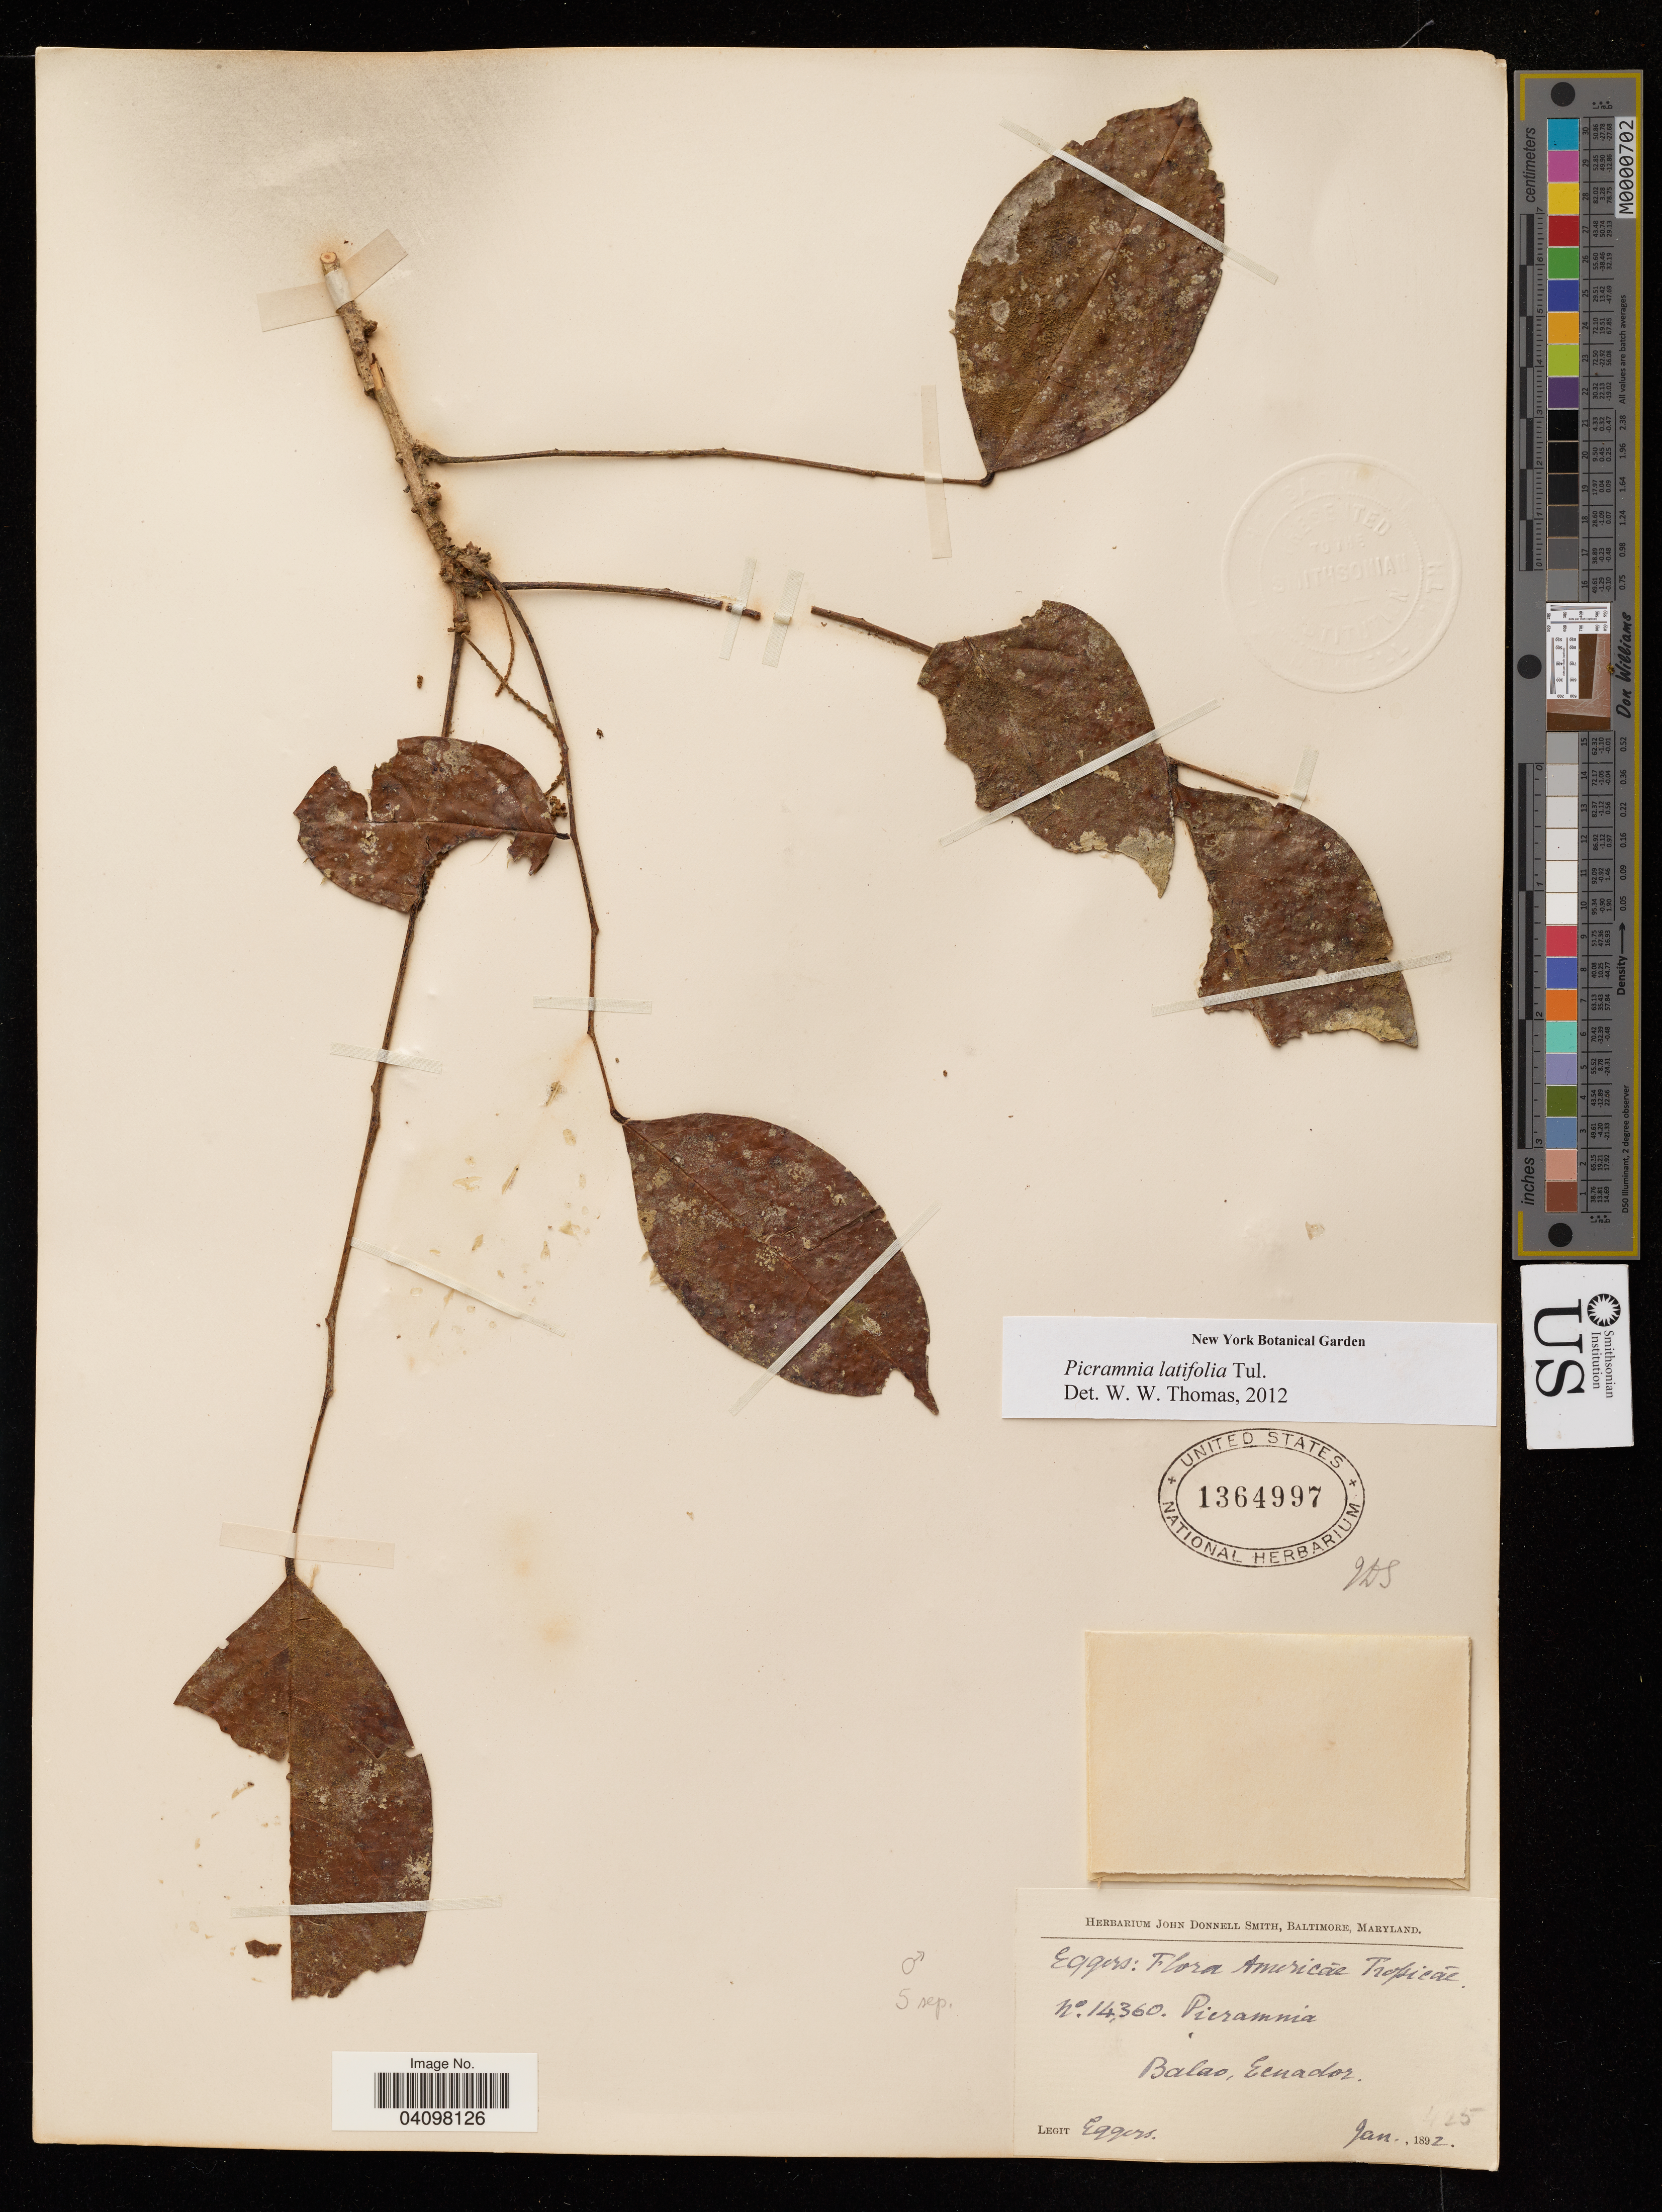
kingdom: Plantae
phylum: Tracheophyta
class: Magnoliopsida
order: Picramniales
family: Picramniaceae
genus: Picramnia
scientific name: Picramnia sp.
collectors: -. Eggers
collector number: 14360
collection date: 1892-01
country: Ecuador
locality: Balao.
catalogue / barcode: US 1364997